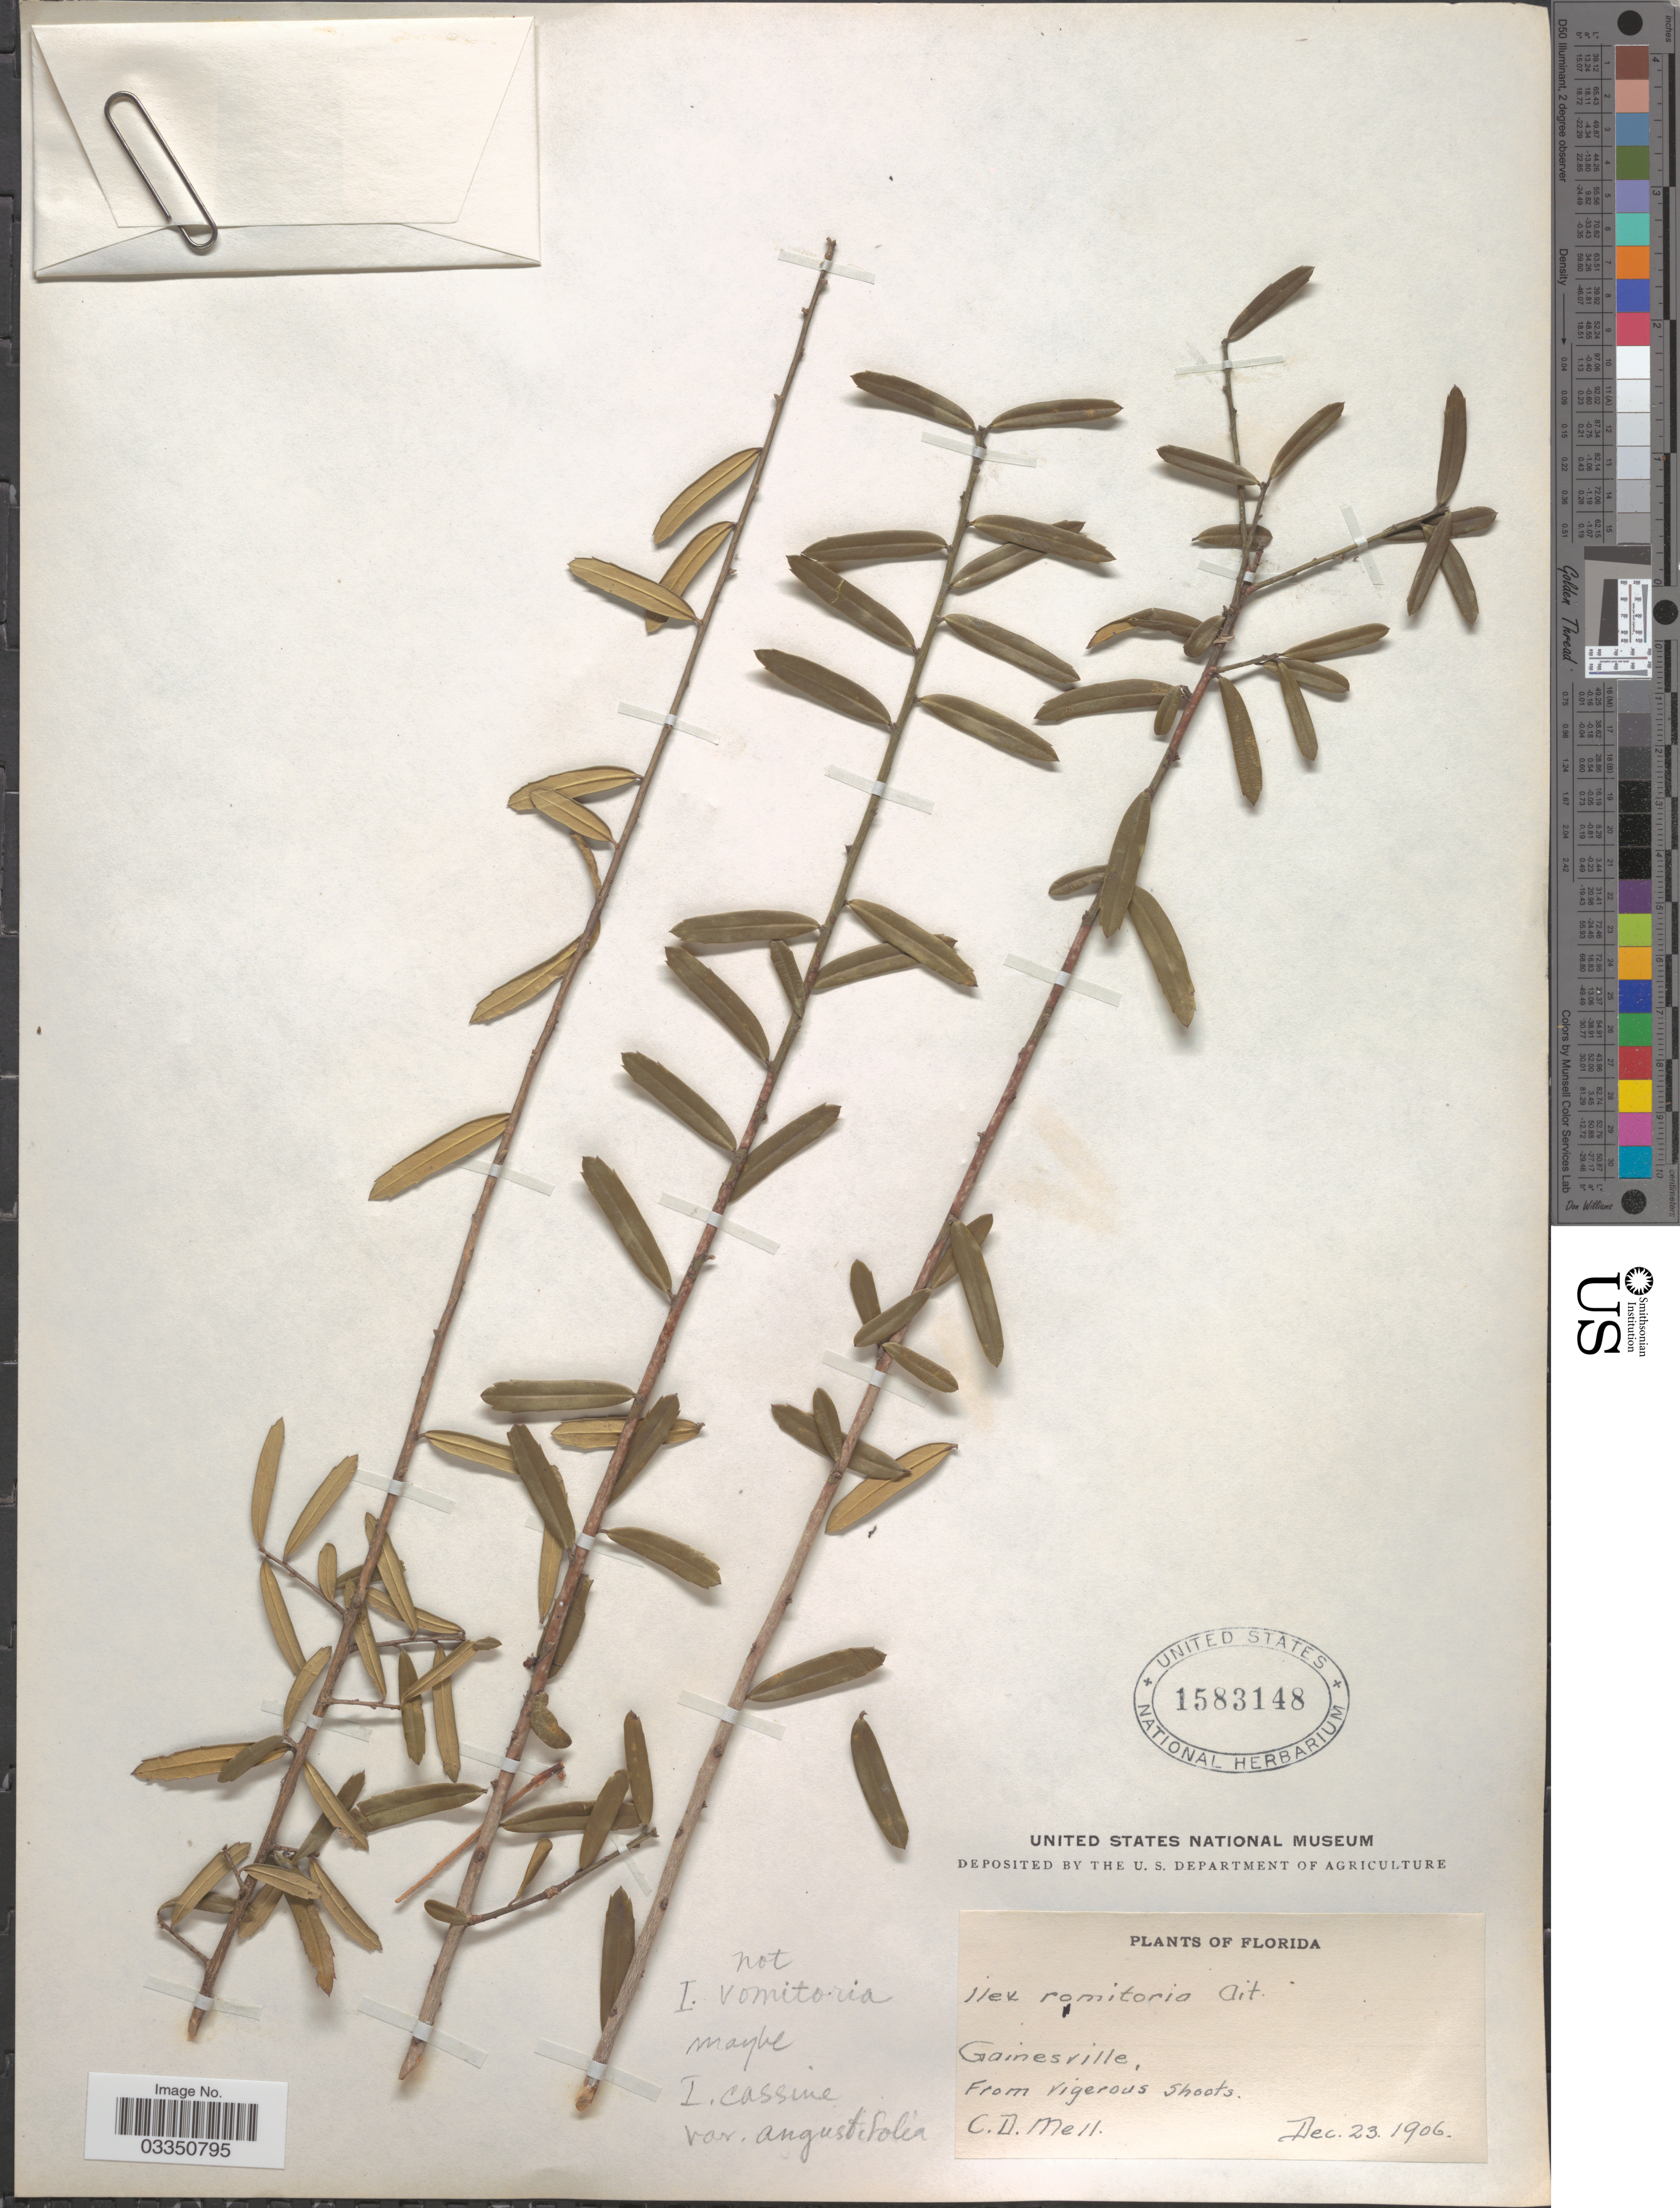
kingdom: Plantae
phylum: Tracheophyta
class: Magnoliopsida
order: Aquifoliales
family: Aquifoliaceae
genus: Ilex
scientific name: Ilex vomitoria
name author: Aiton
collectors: C. D. Mell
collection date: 1906-12-23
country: United States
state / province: Florida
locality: Gainesville.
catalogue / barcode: US 1583148